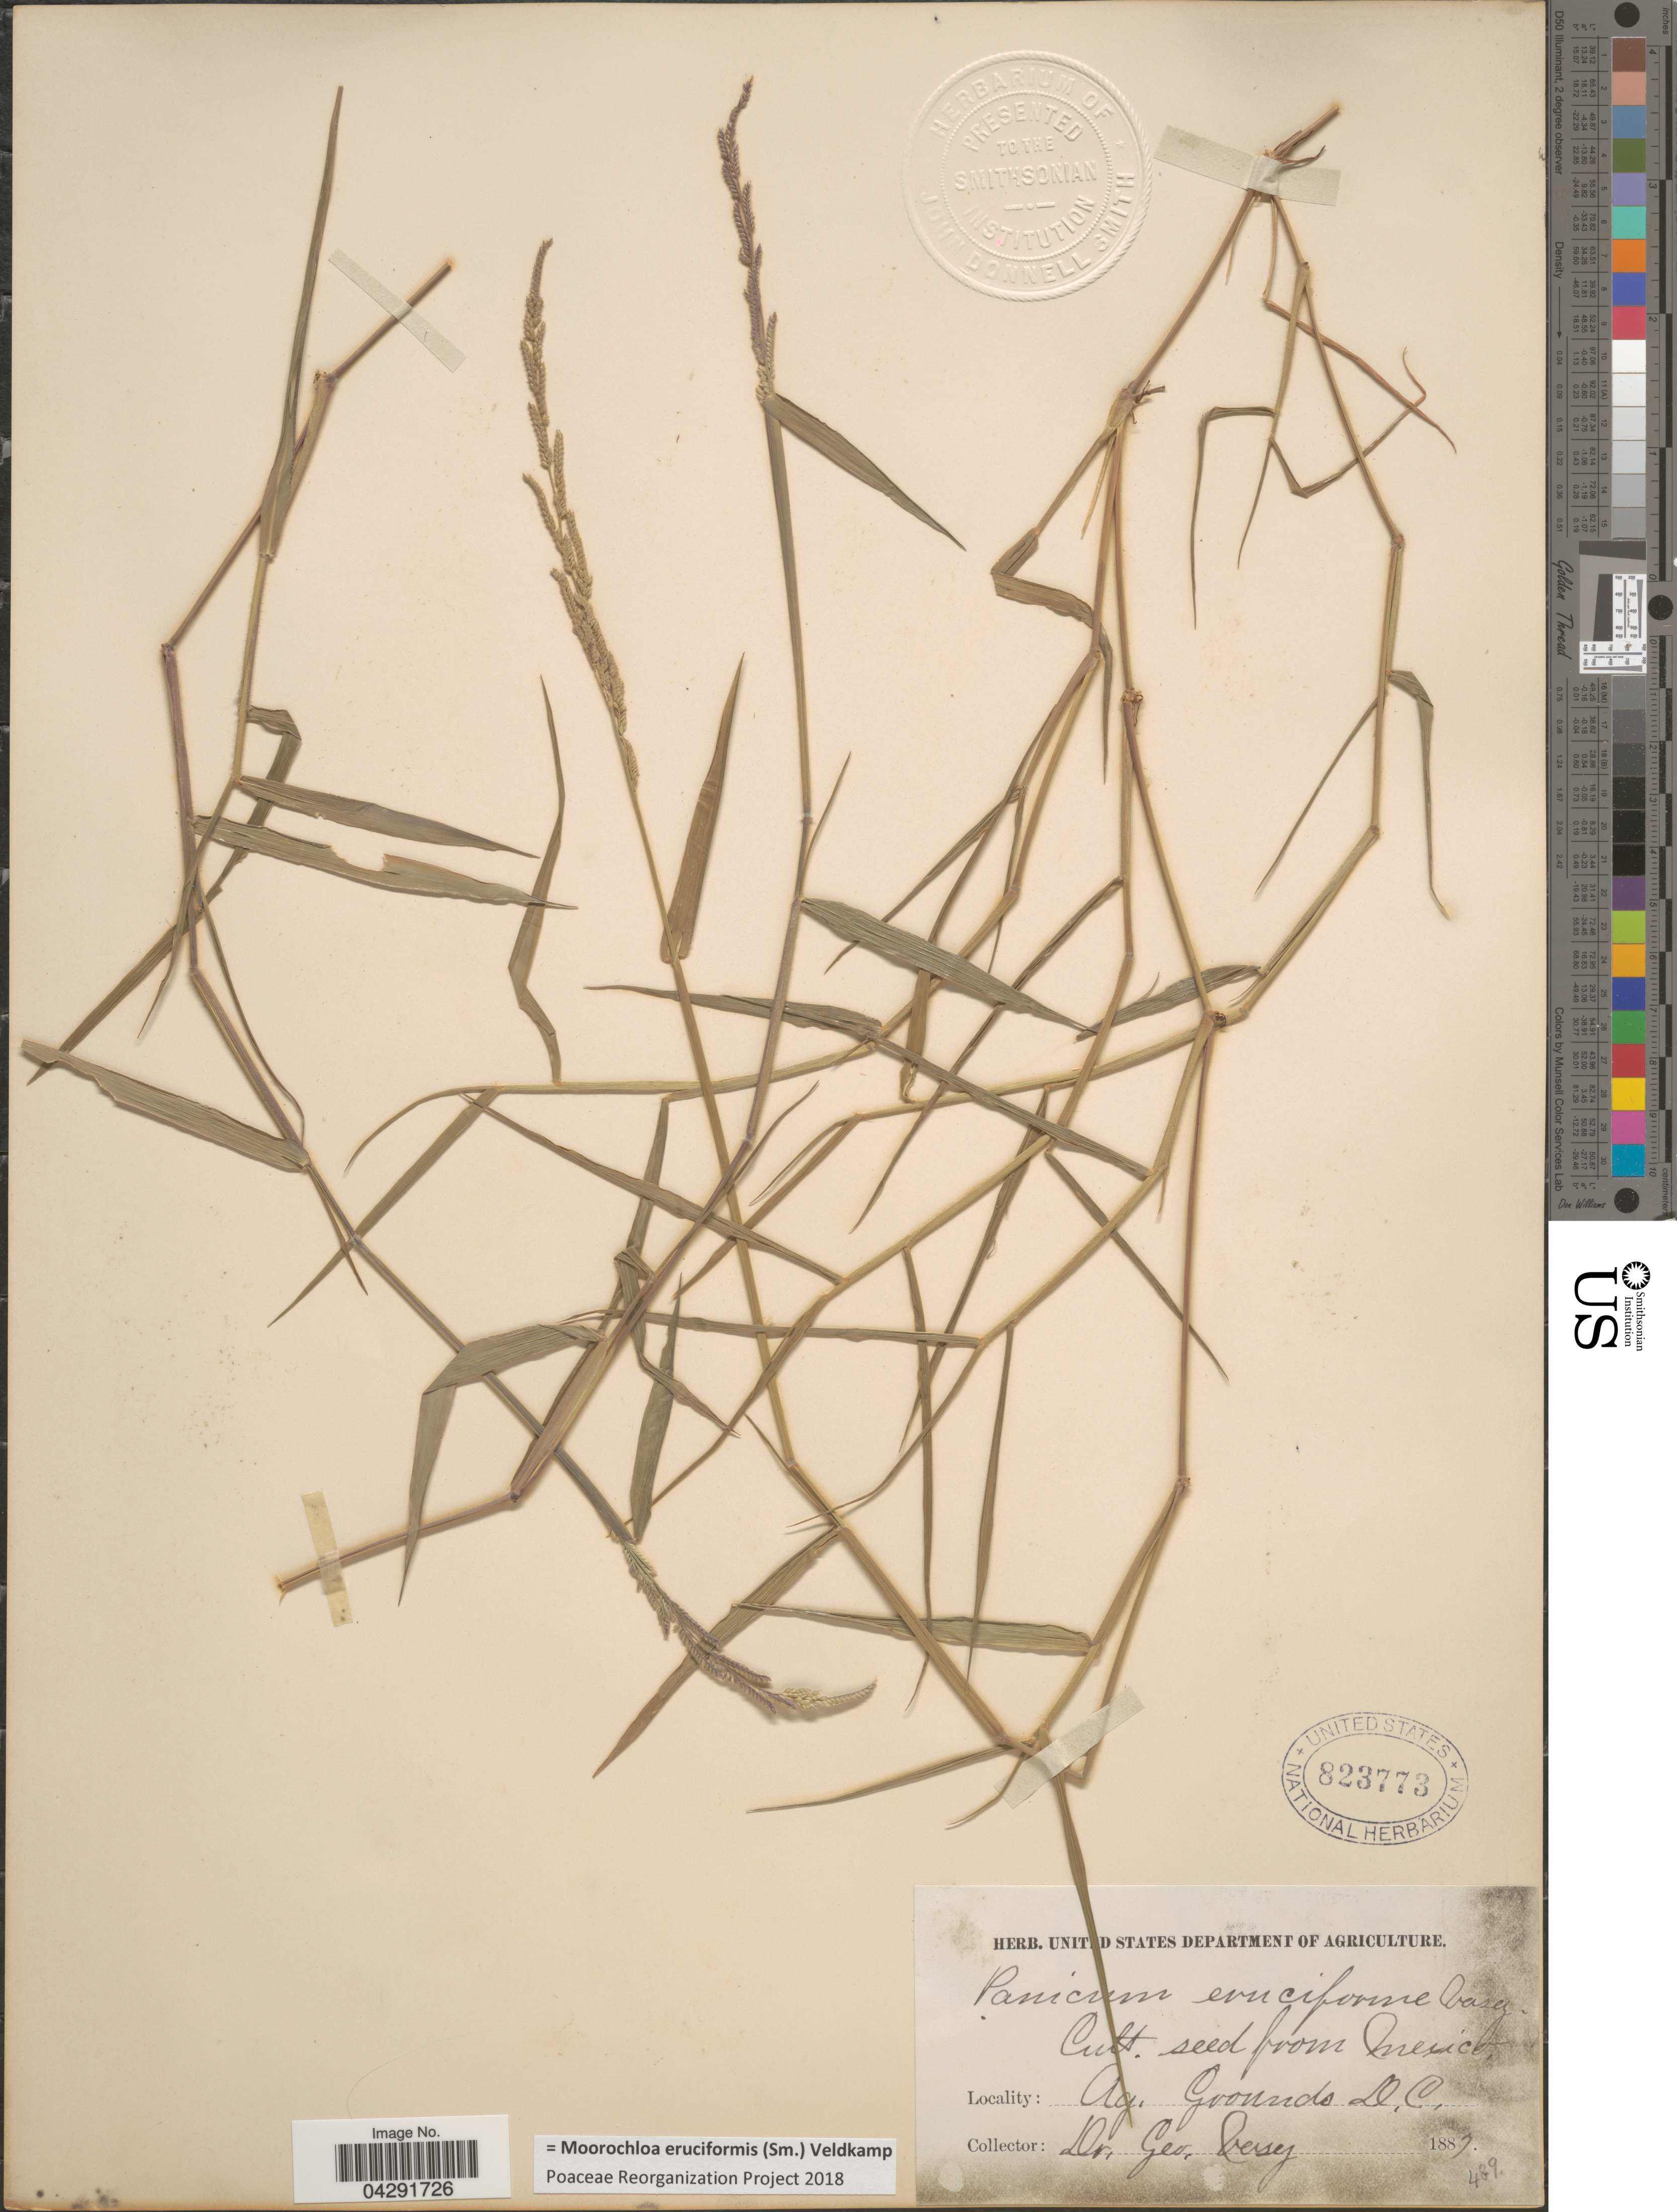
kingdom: Plantae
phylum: Tracheophyta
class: Liliopsida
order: Poales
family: Poaceae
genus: Moorochloa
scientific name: Moorochloa eruciformis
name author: (Sm.) Veldkamp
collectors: G. Vasey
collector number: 489?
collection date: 1887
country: United States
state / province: District of Columbia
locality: Ag. Grounds D.C.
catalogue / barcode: US 823773